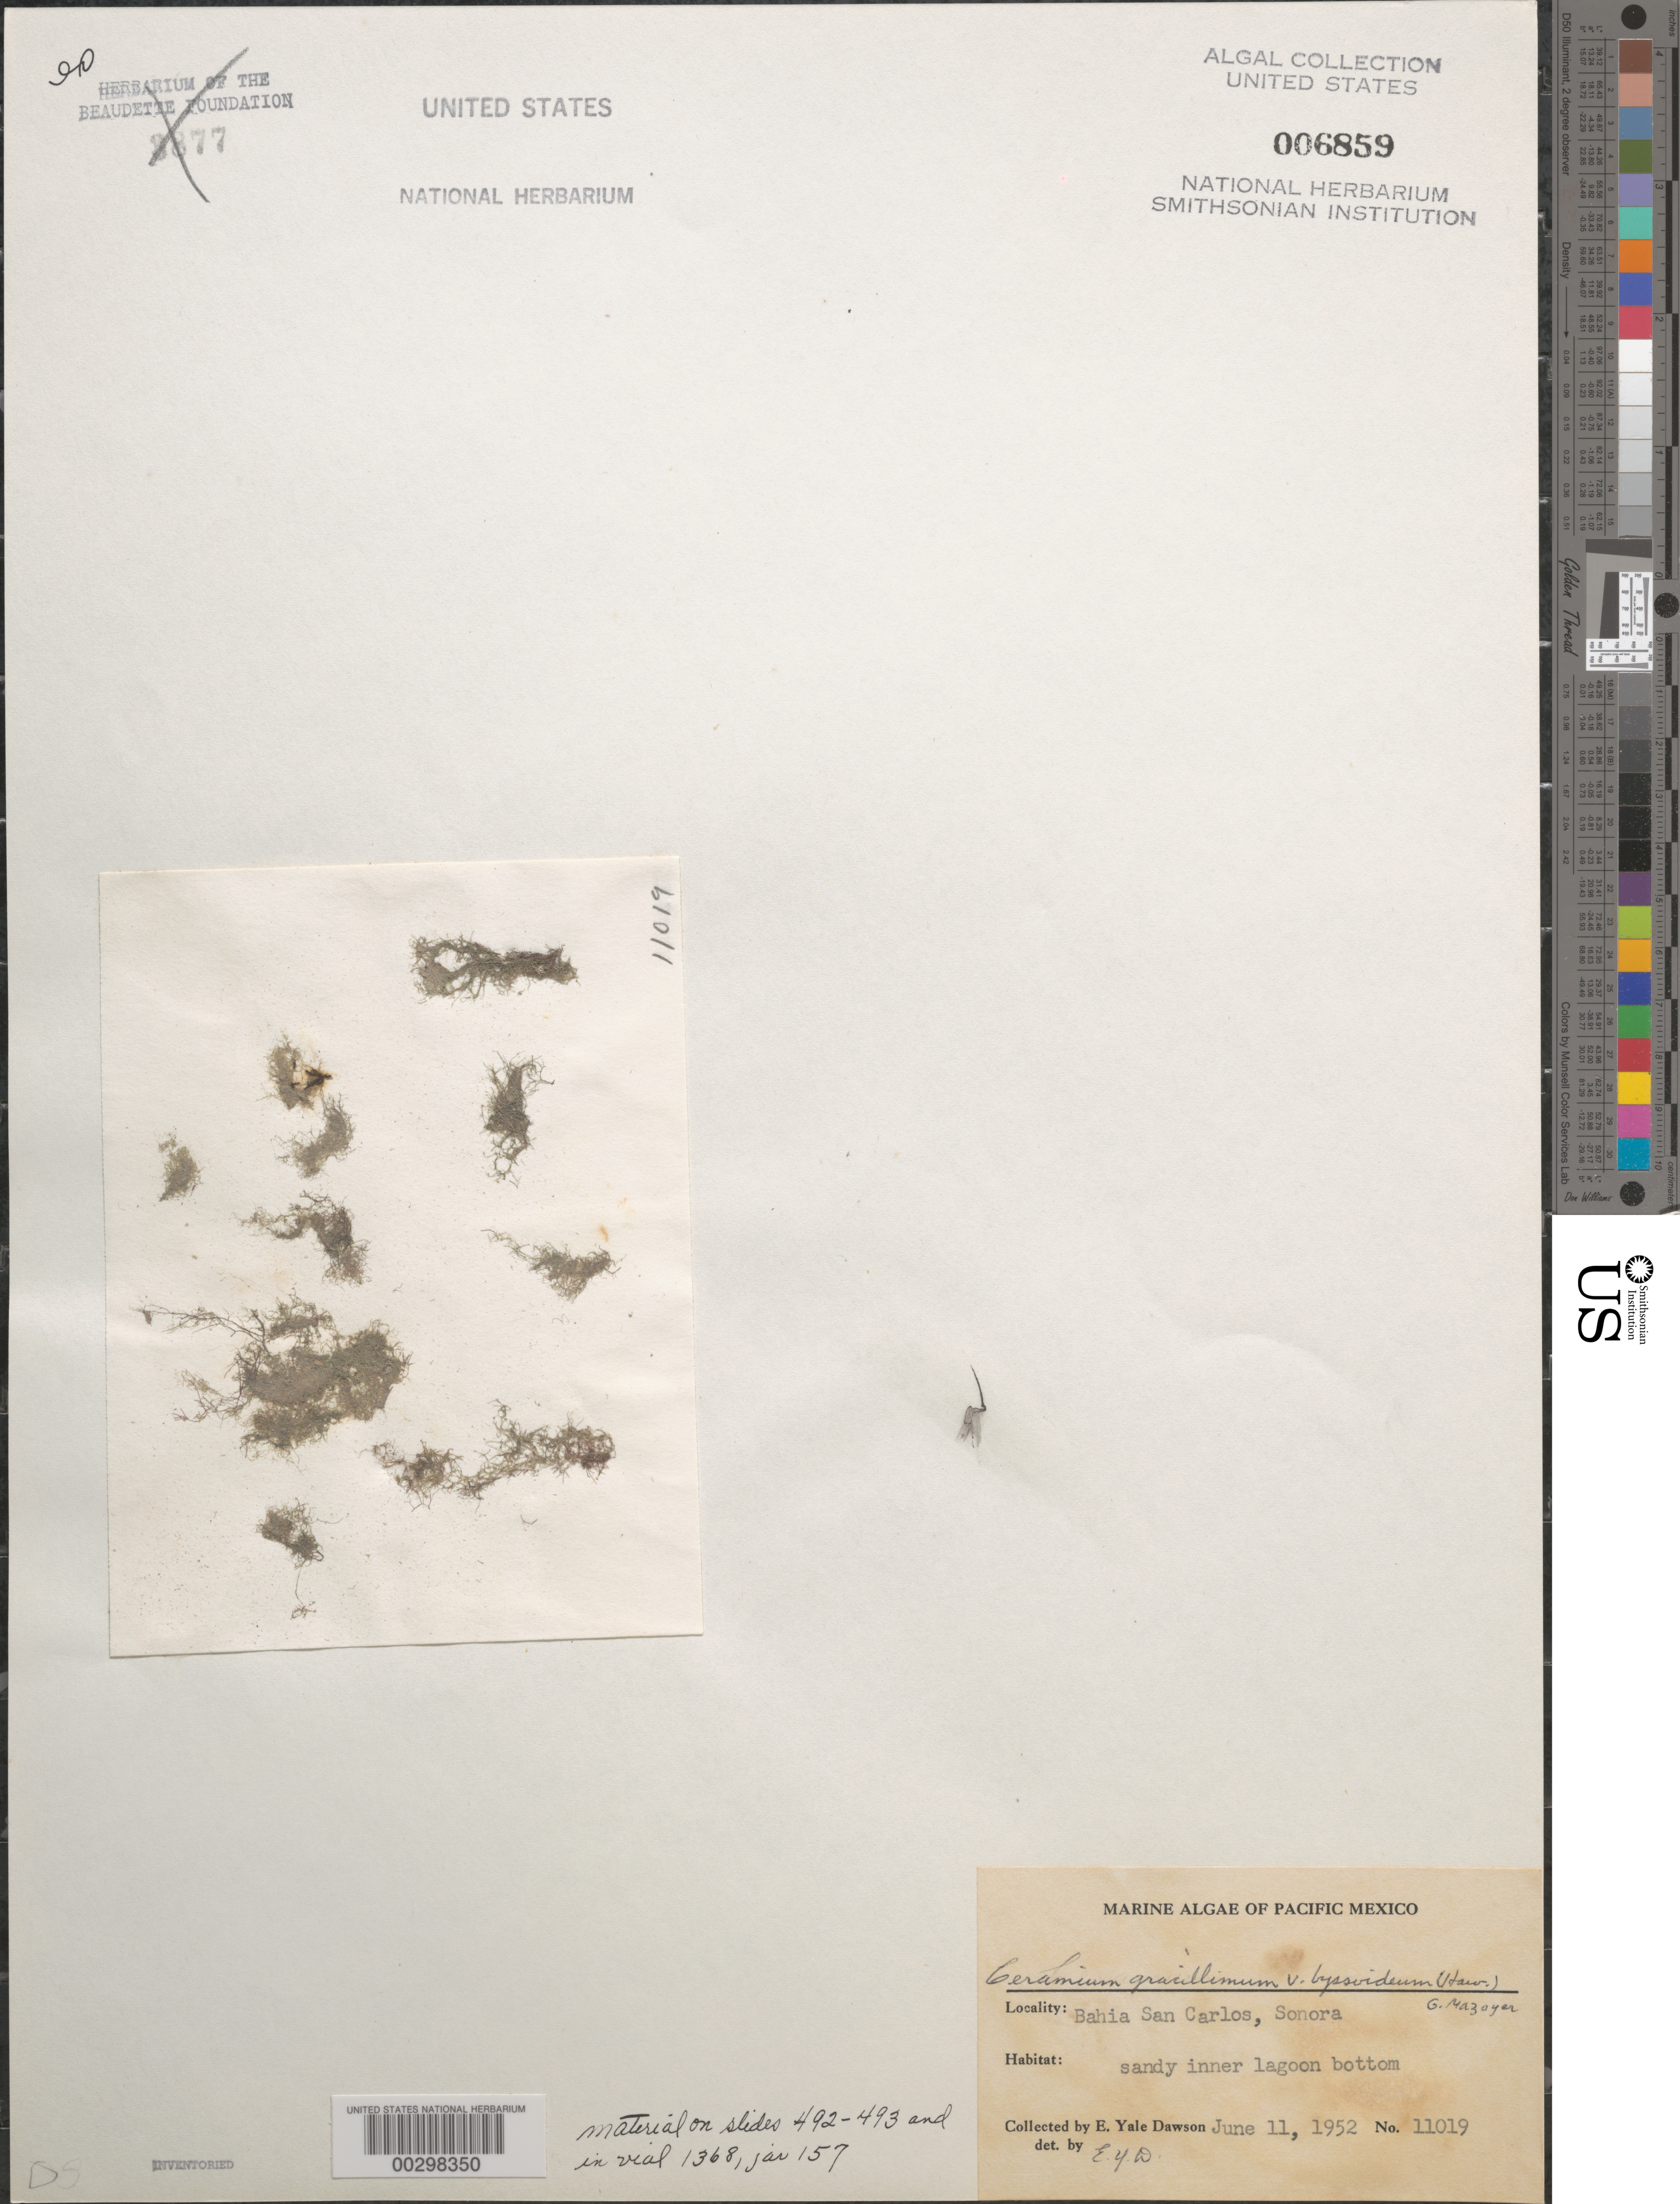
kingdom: Plantae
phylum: Rhodophyta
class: Florideophyceae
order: Ceramiales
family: Ceramiaceae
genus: Ceramium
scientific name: Ceramium gracillimum var. byssoideum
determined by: Dawson, E. Y.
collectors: E. Y. Dawson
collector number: EYD 11019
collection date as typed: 11 Jun 1952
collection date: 1952-06-11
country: Mexico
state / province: Sonora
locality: Bahia San Carlos (San Carlos Bay)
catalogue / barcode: US 6859